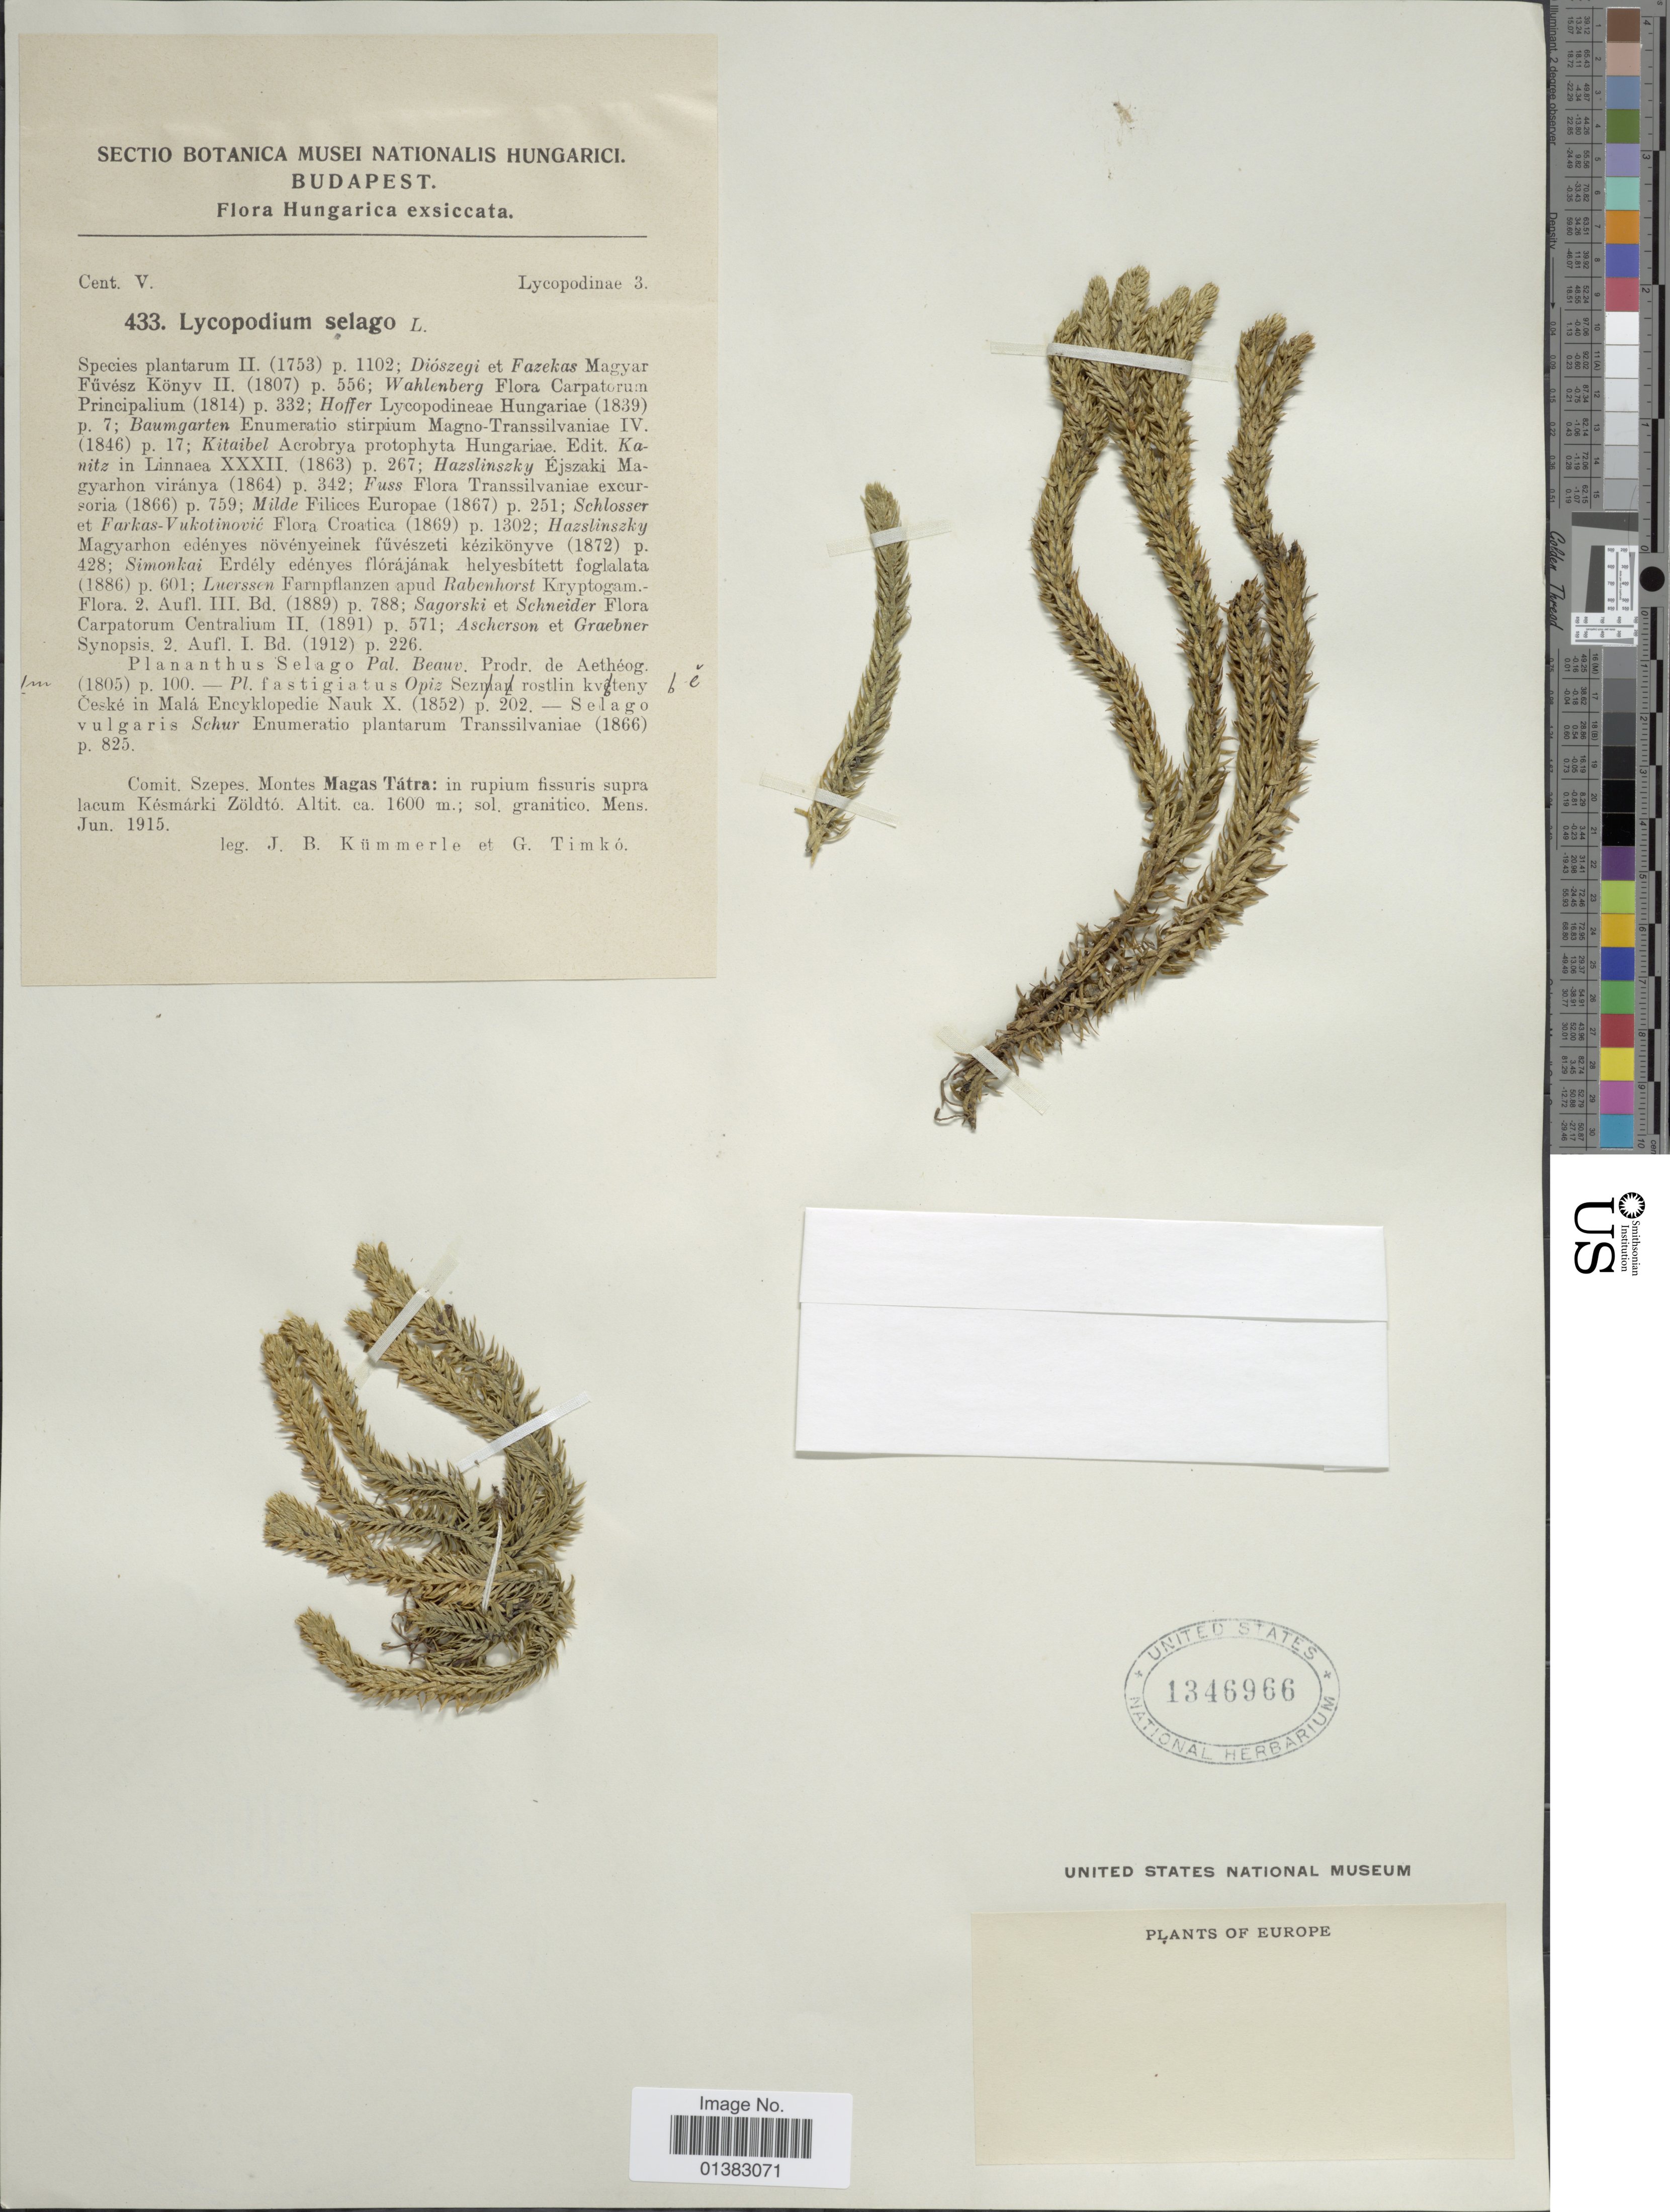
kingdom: Plantae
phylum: Tracheophyta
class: Lycopodiopsida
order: Lycopodiales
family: Lycopodiaceae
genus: Huperzia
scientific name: Huperzia selago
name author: (L.) Bernh. ex Schrank & Mart.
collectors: J. Kummerle & G. Timko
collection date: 1915-06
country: Hungary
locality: Comit. Szepes. Montes Magas Tatra: in rupium fissuris supra lacum Kesmarki Zoldto.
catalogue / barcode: US 1346966